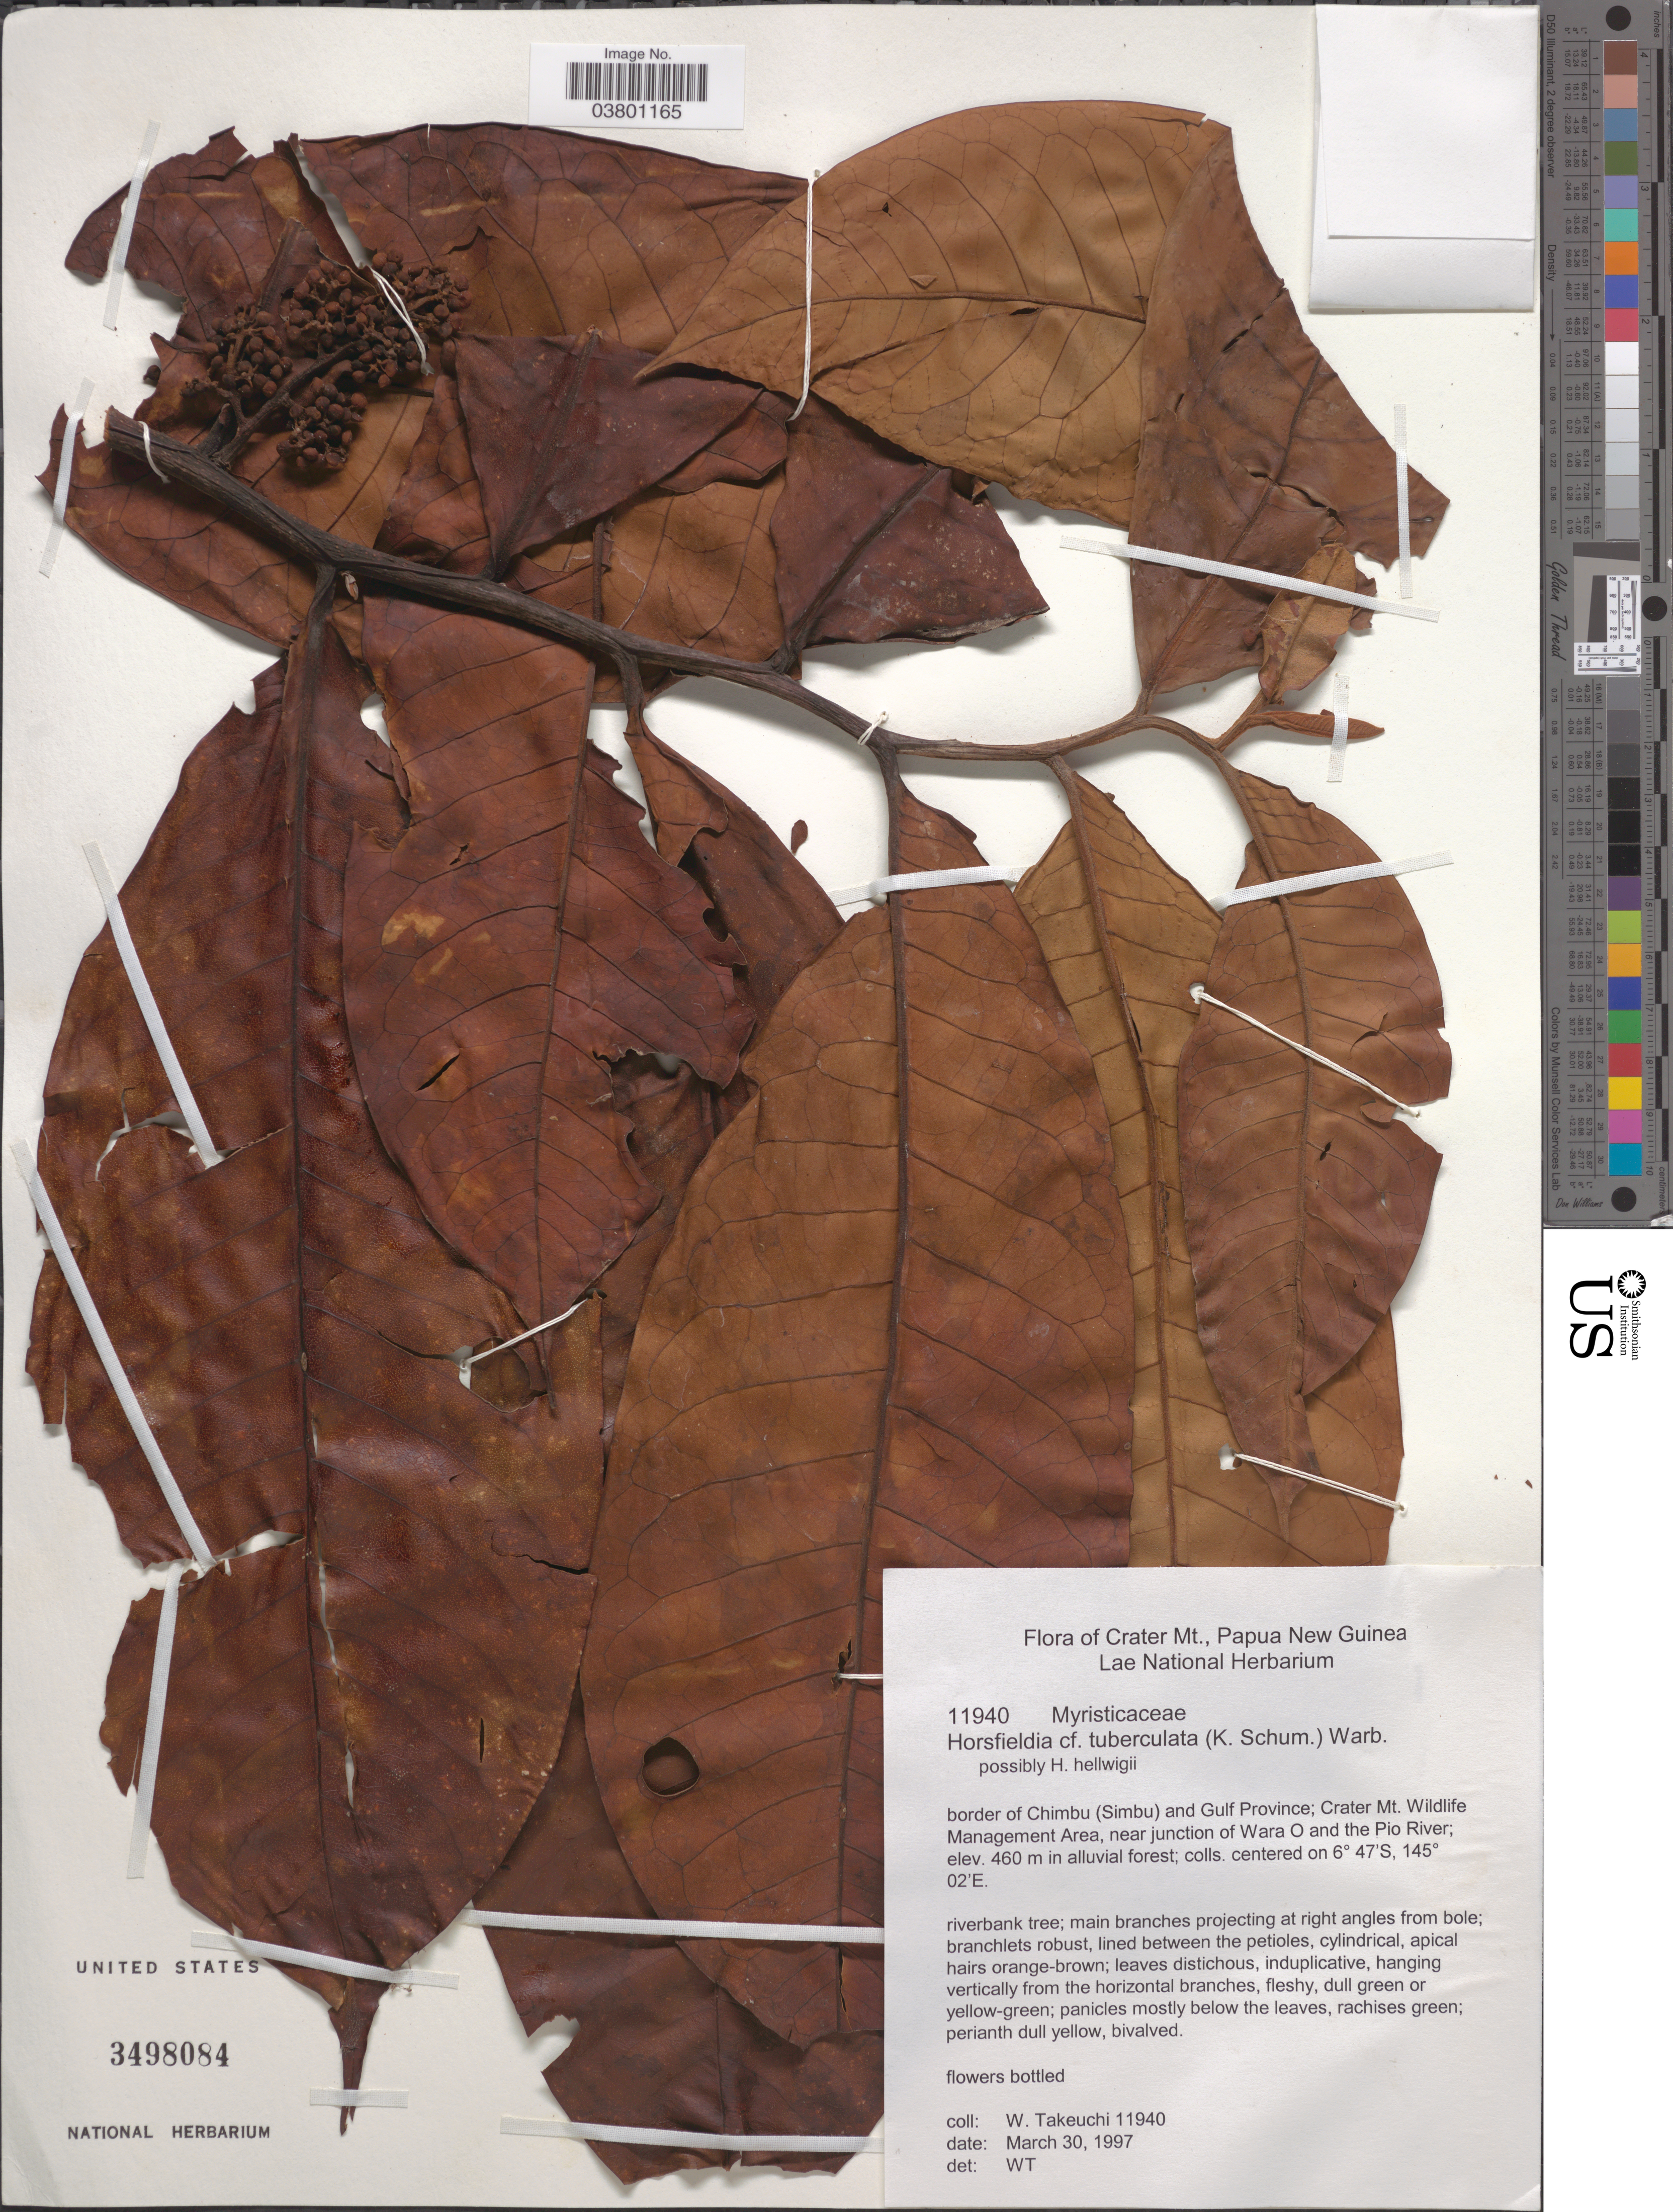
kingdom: Plantae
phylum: Tracheophyta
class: Magnoliopsida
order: Magnoliales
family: Myristicaceae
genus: Horsfieldia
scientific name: Horsfieldia tuberculata var. tuberculata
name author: (K. Schum.) Warb.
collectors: W. Takeuchi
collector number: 11940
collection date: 1997-03-30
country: Papua New Guinea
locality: Crater Mt. Border of Chimbu (Simbu) and Gulf Province; Crater Mt. Wildlife Management Area, near junction of Wara O and the Pio river.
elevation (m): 460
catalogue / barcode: US 3498084